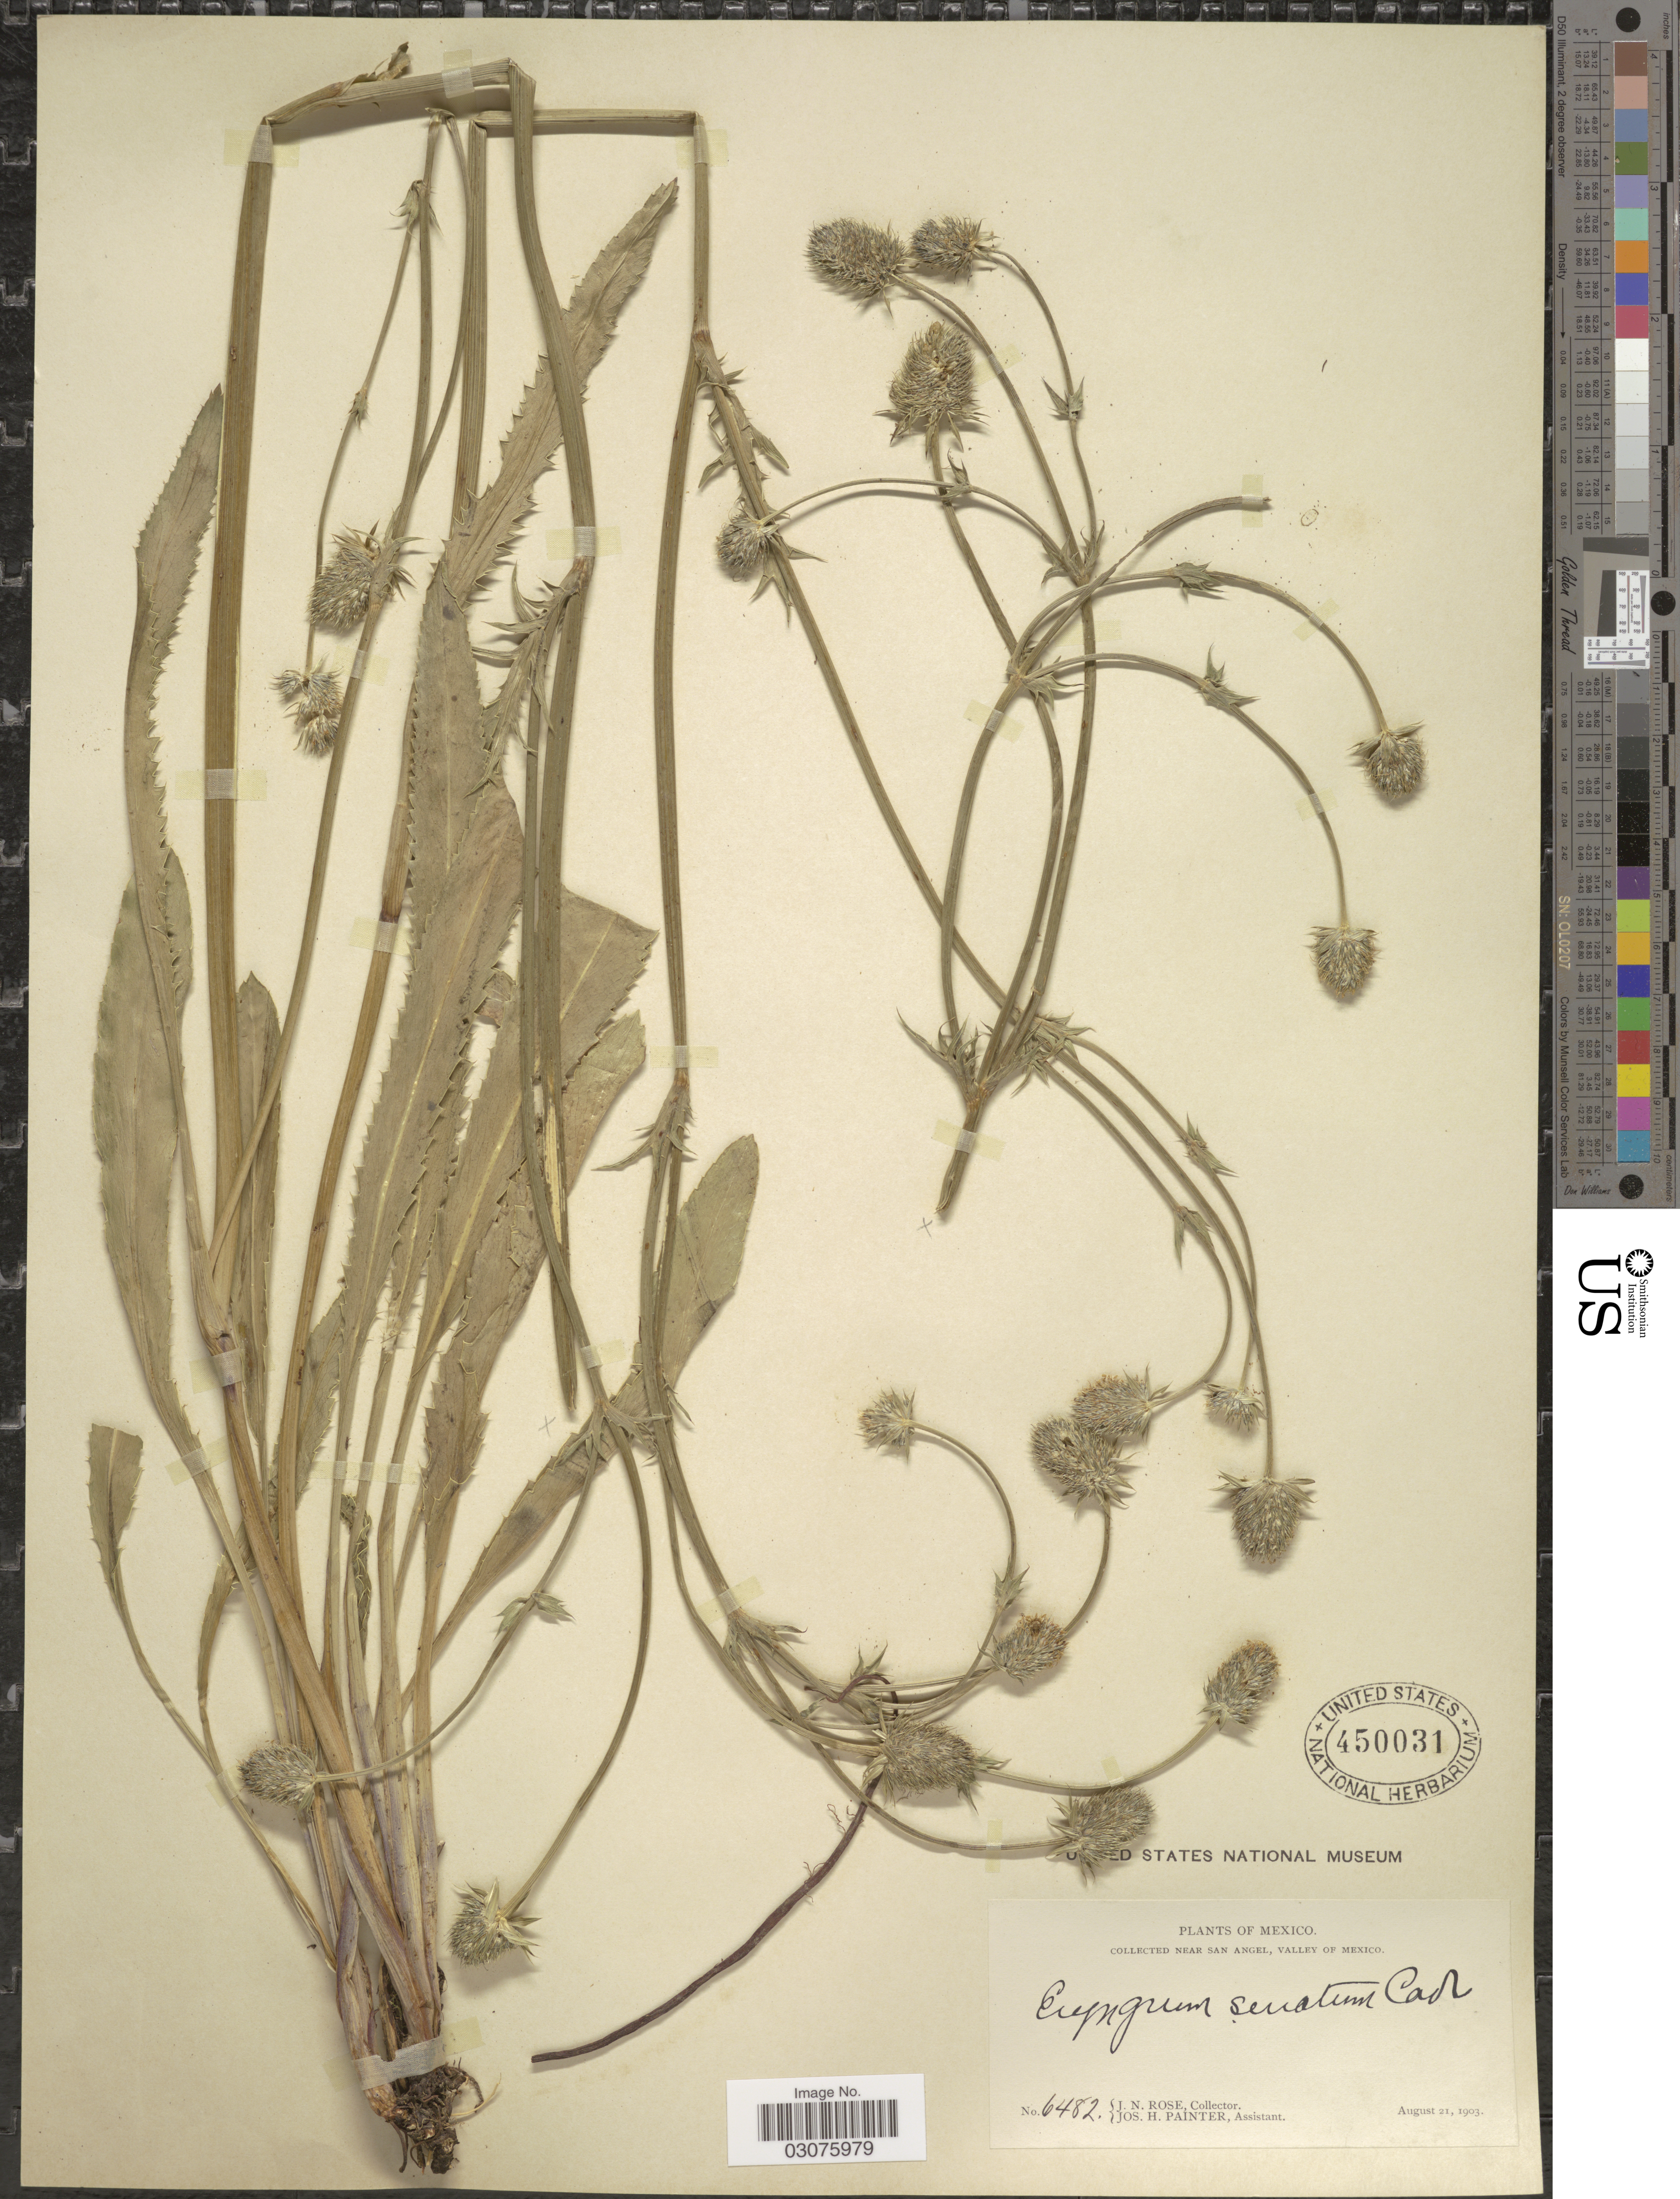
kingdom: Plantae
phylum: Tracheophyta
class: Magnoliopsida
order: Apiales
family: Apiaceae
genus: Eryngium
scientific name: Eryngium serratum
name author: Cav.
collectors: J. N. Rose & J. H. Painter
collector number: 6482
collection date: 1903-08-21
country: Mexico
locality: Collected near San Angel, Valley of Mexico.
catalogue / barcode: US 450031